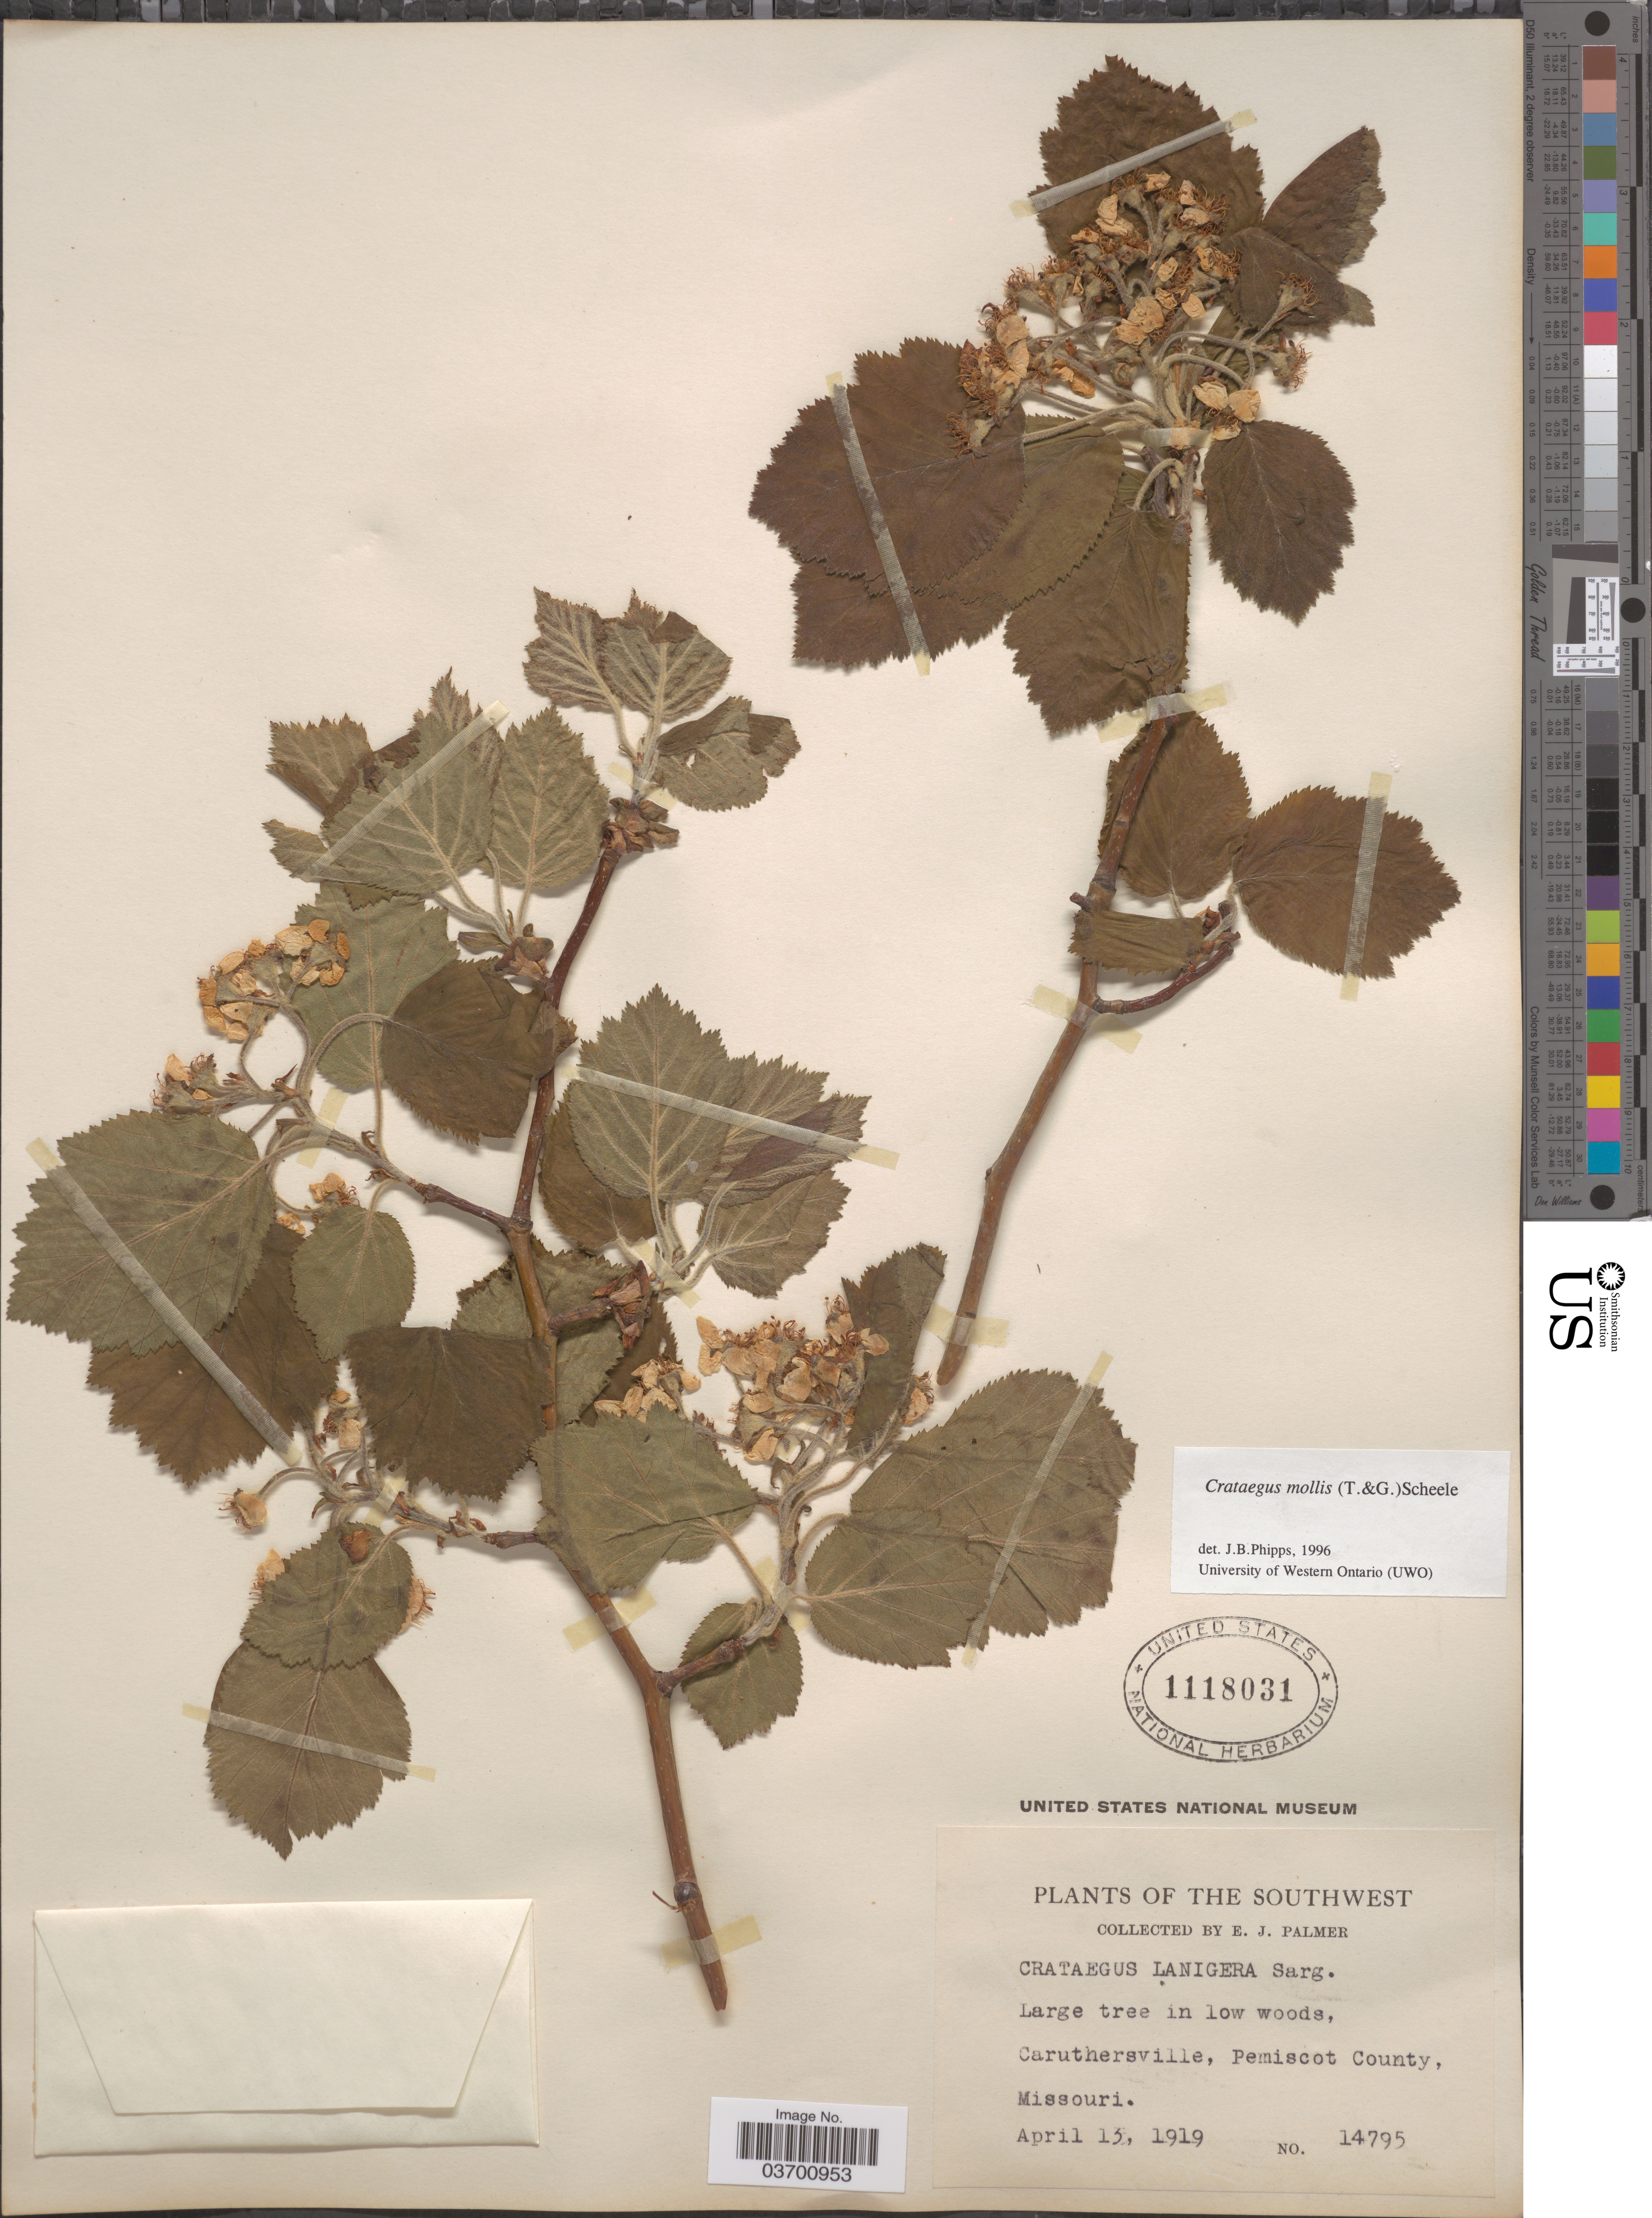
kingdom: Plantae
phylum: Tracheophyta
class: Magnoliopsida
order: Rosales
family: Rosaceae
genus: Crataegus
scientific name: Crataegus mollis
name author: (Torr. & A. Gray) Scheele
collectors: E. J. Palmer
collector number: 14795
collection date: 1919-04-13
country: United States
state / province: Missouri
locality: The Southwest. Caruthersville, Pemiscot County.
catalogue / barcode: US 1118031